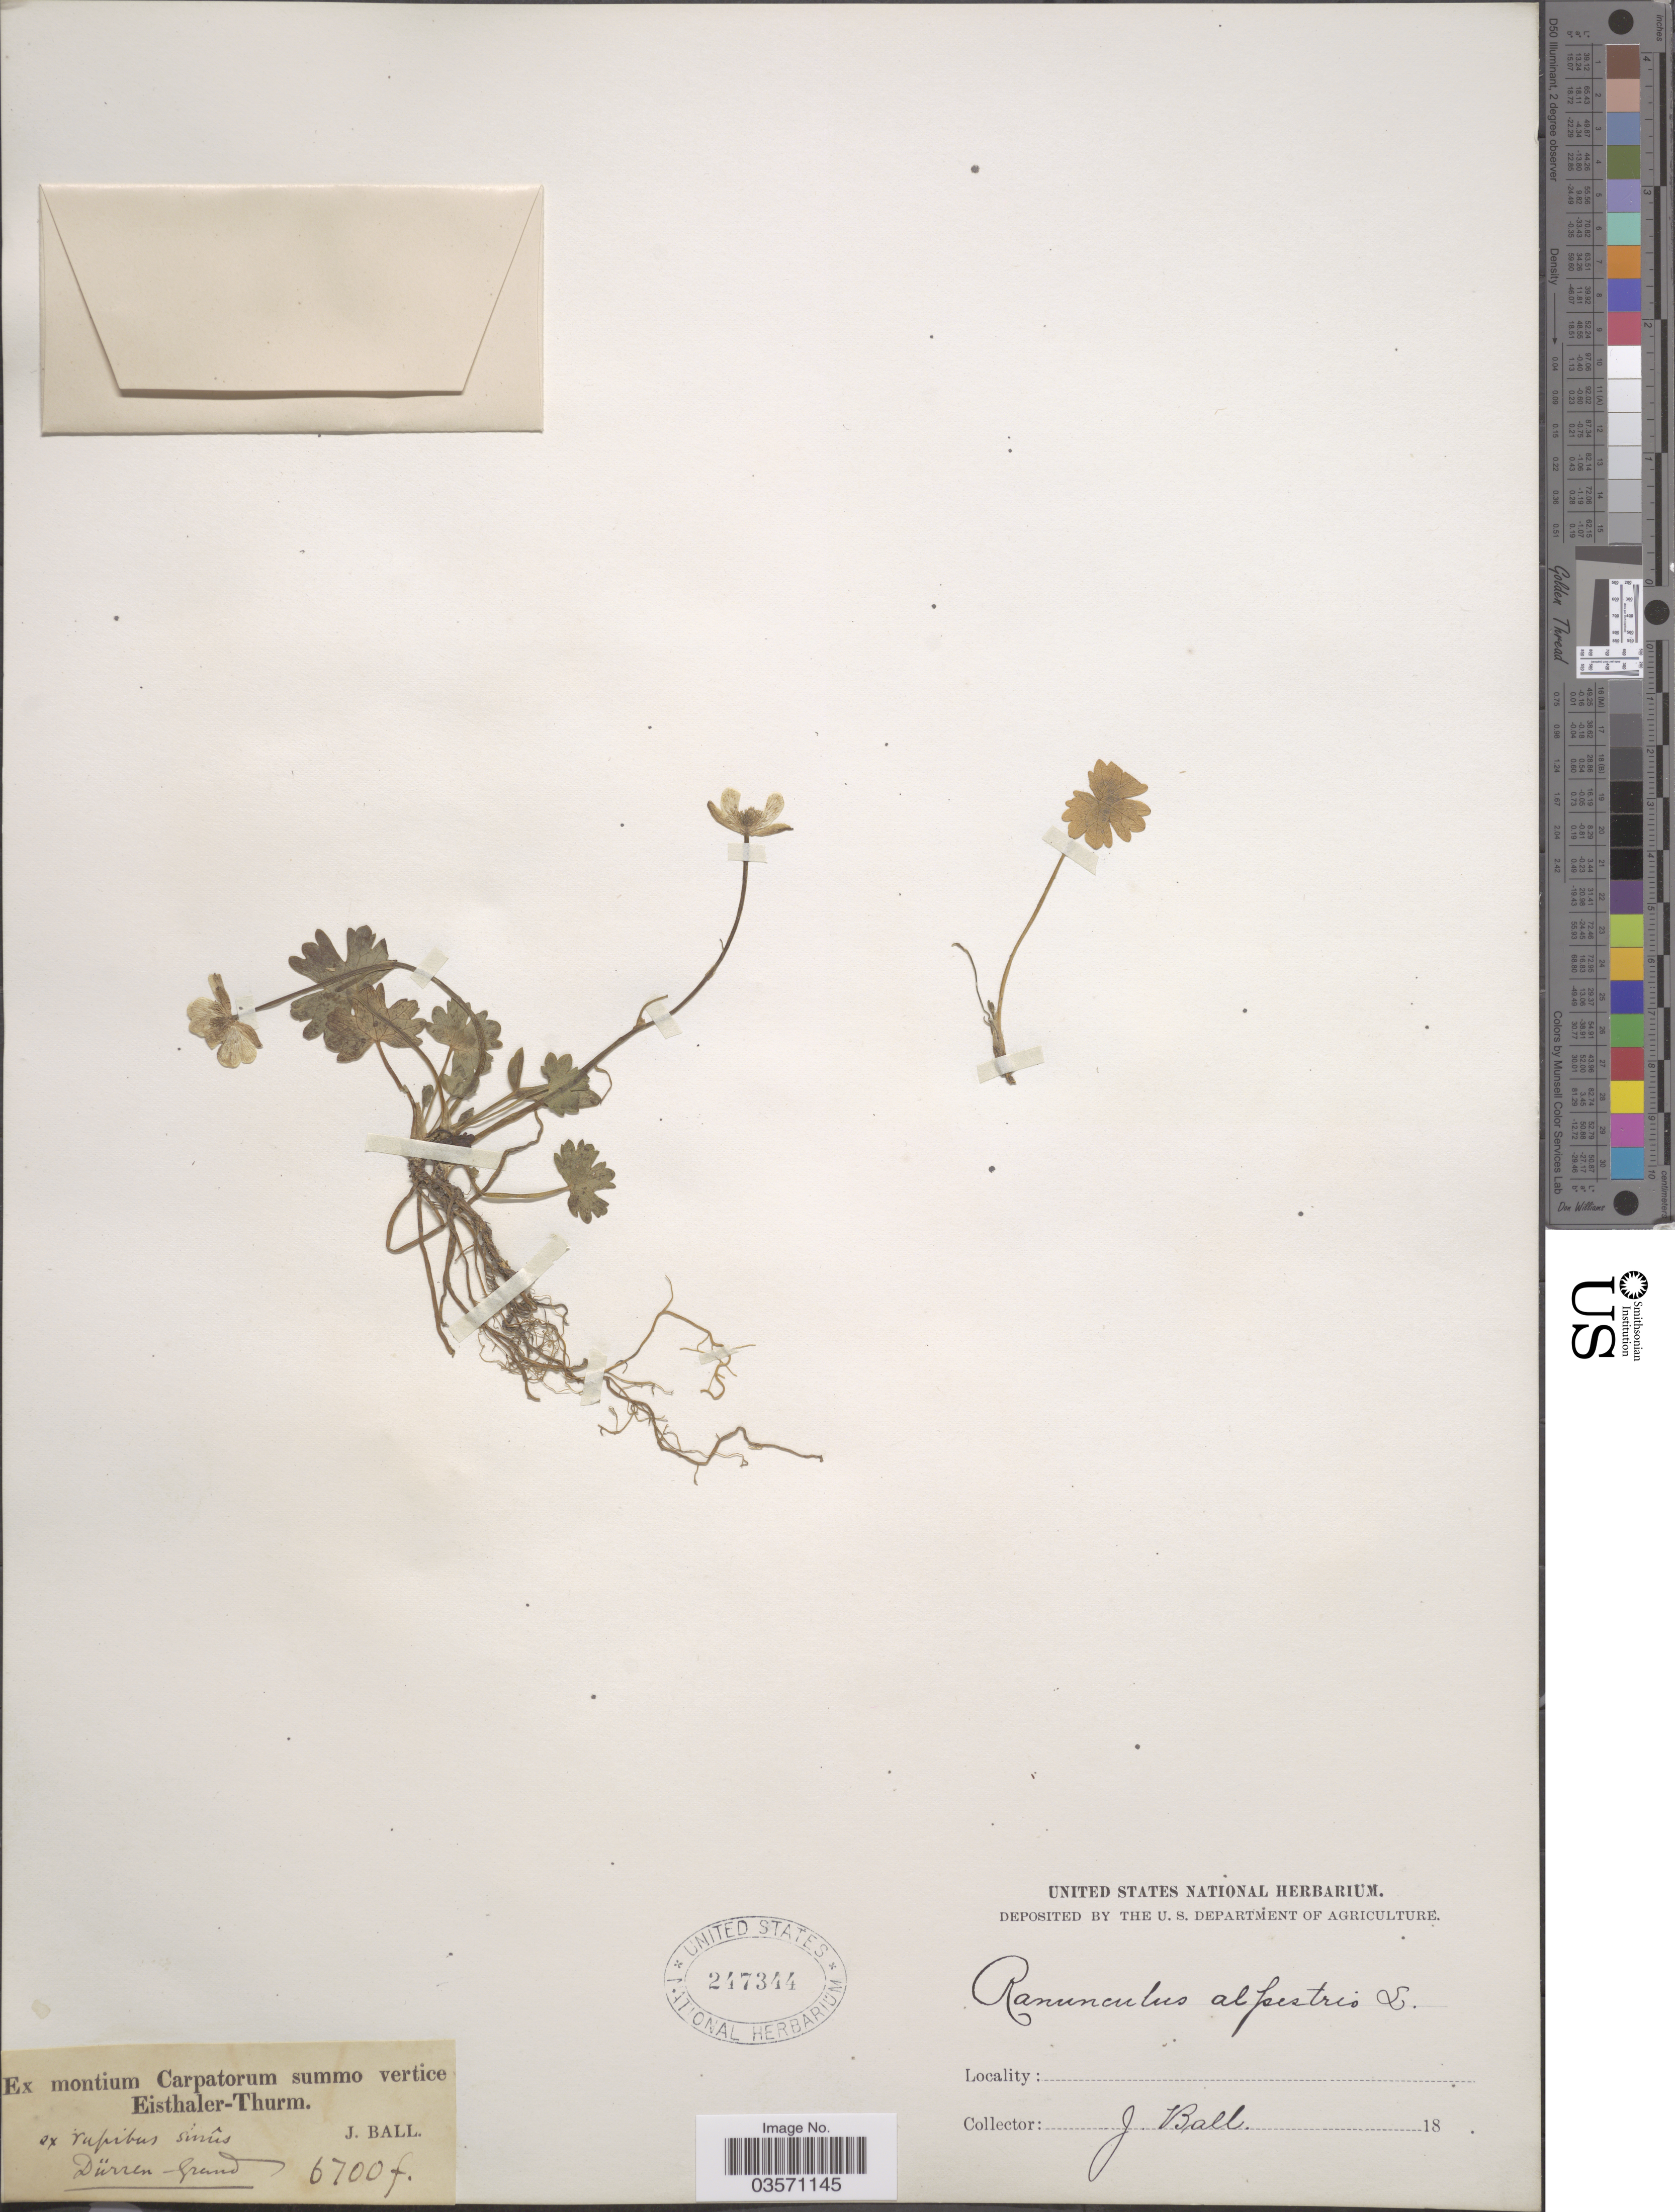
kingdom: Plantae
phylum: Tracheophyta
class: Magnoliopsida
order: Ranunculales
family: Ranunculaceae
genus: Ranunculus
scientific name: Ranunculus alpestris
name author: L.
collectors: J. Ball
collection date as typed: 18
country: Austria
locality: Ex montium Carpatorum summo vertice Eisthaler-Thurm. Ex rupibus sinus Dürren-Grund.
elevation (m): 2042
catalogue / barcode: US 247344